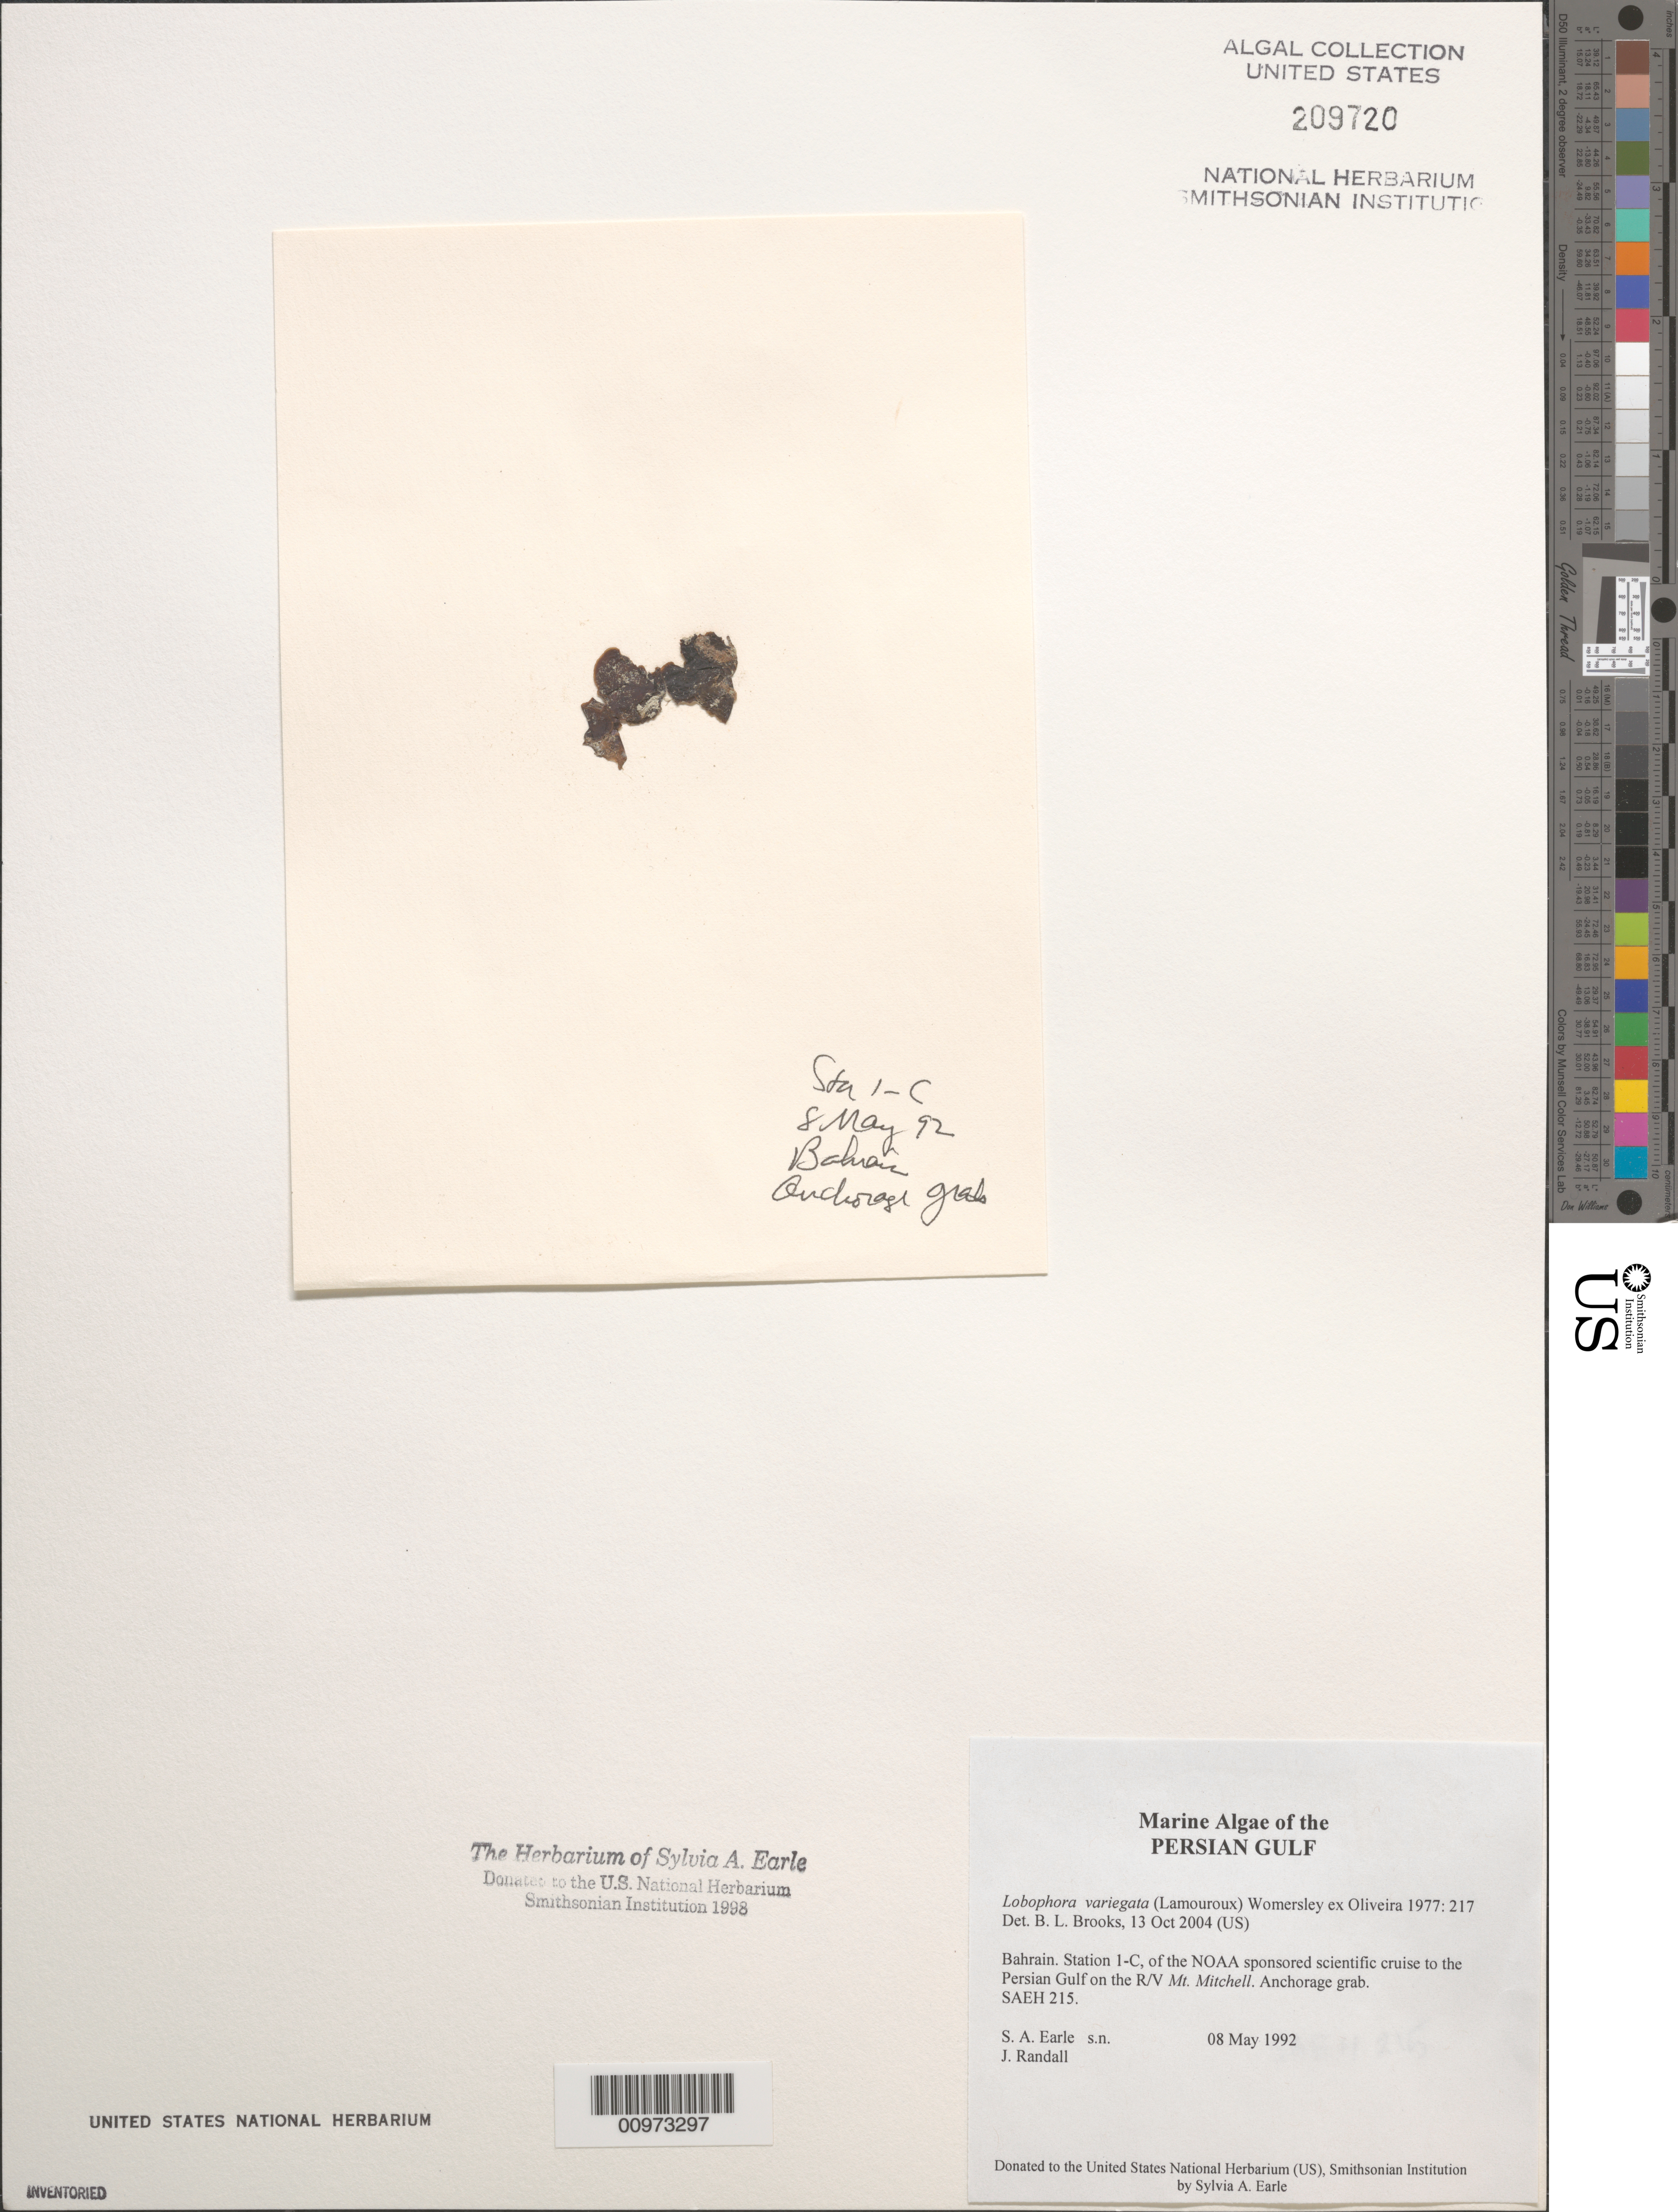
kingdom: Chromista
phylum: Ochrophyta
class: Phaeophyceae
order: Dictyotales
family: Dictyotaceae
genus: Lobophora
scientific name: Lobophora variegata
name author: (J.V.Lamouroux) Womersley & E.C. Oliveira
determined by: Brooks, B. L., (BOT), Smithsonian Institution - National Museum of Natural History (UNITED STATES)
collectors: S. A. Earle & J. Randall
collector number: SAEH 215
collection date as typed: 08 May 1992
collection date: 1992-05-08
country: Bahrain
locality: Persian Gulf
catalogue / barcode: US 209720